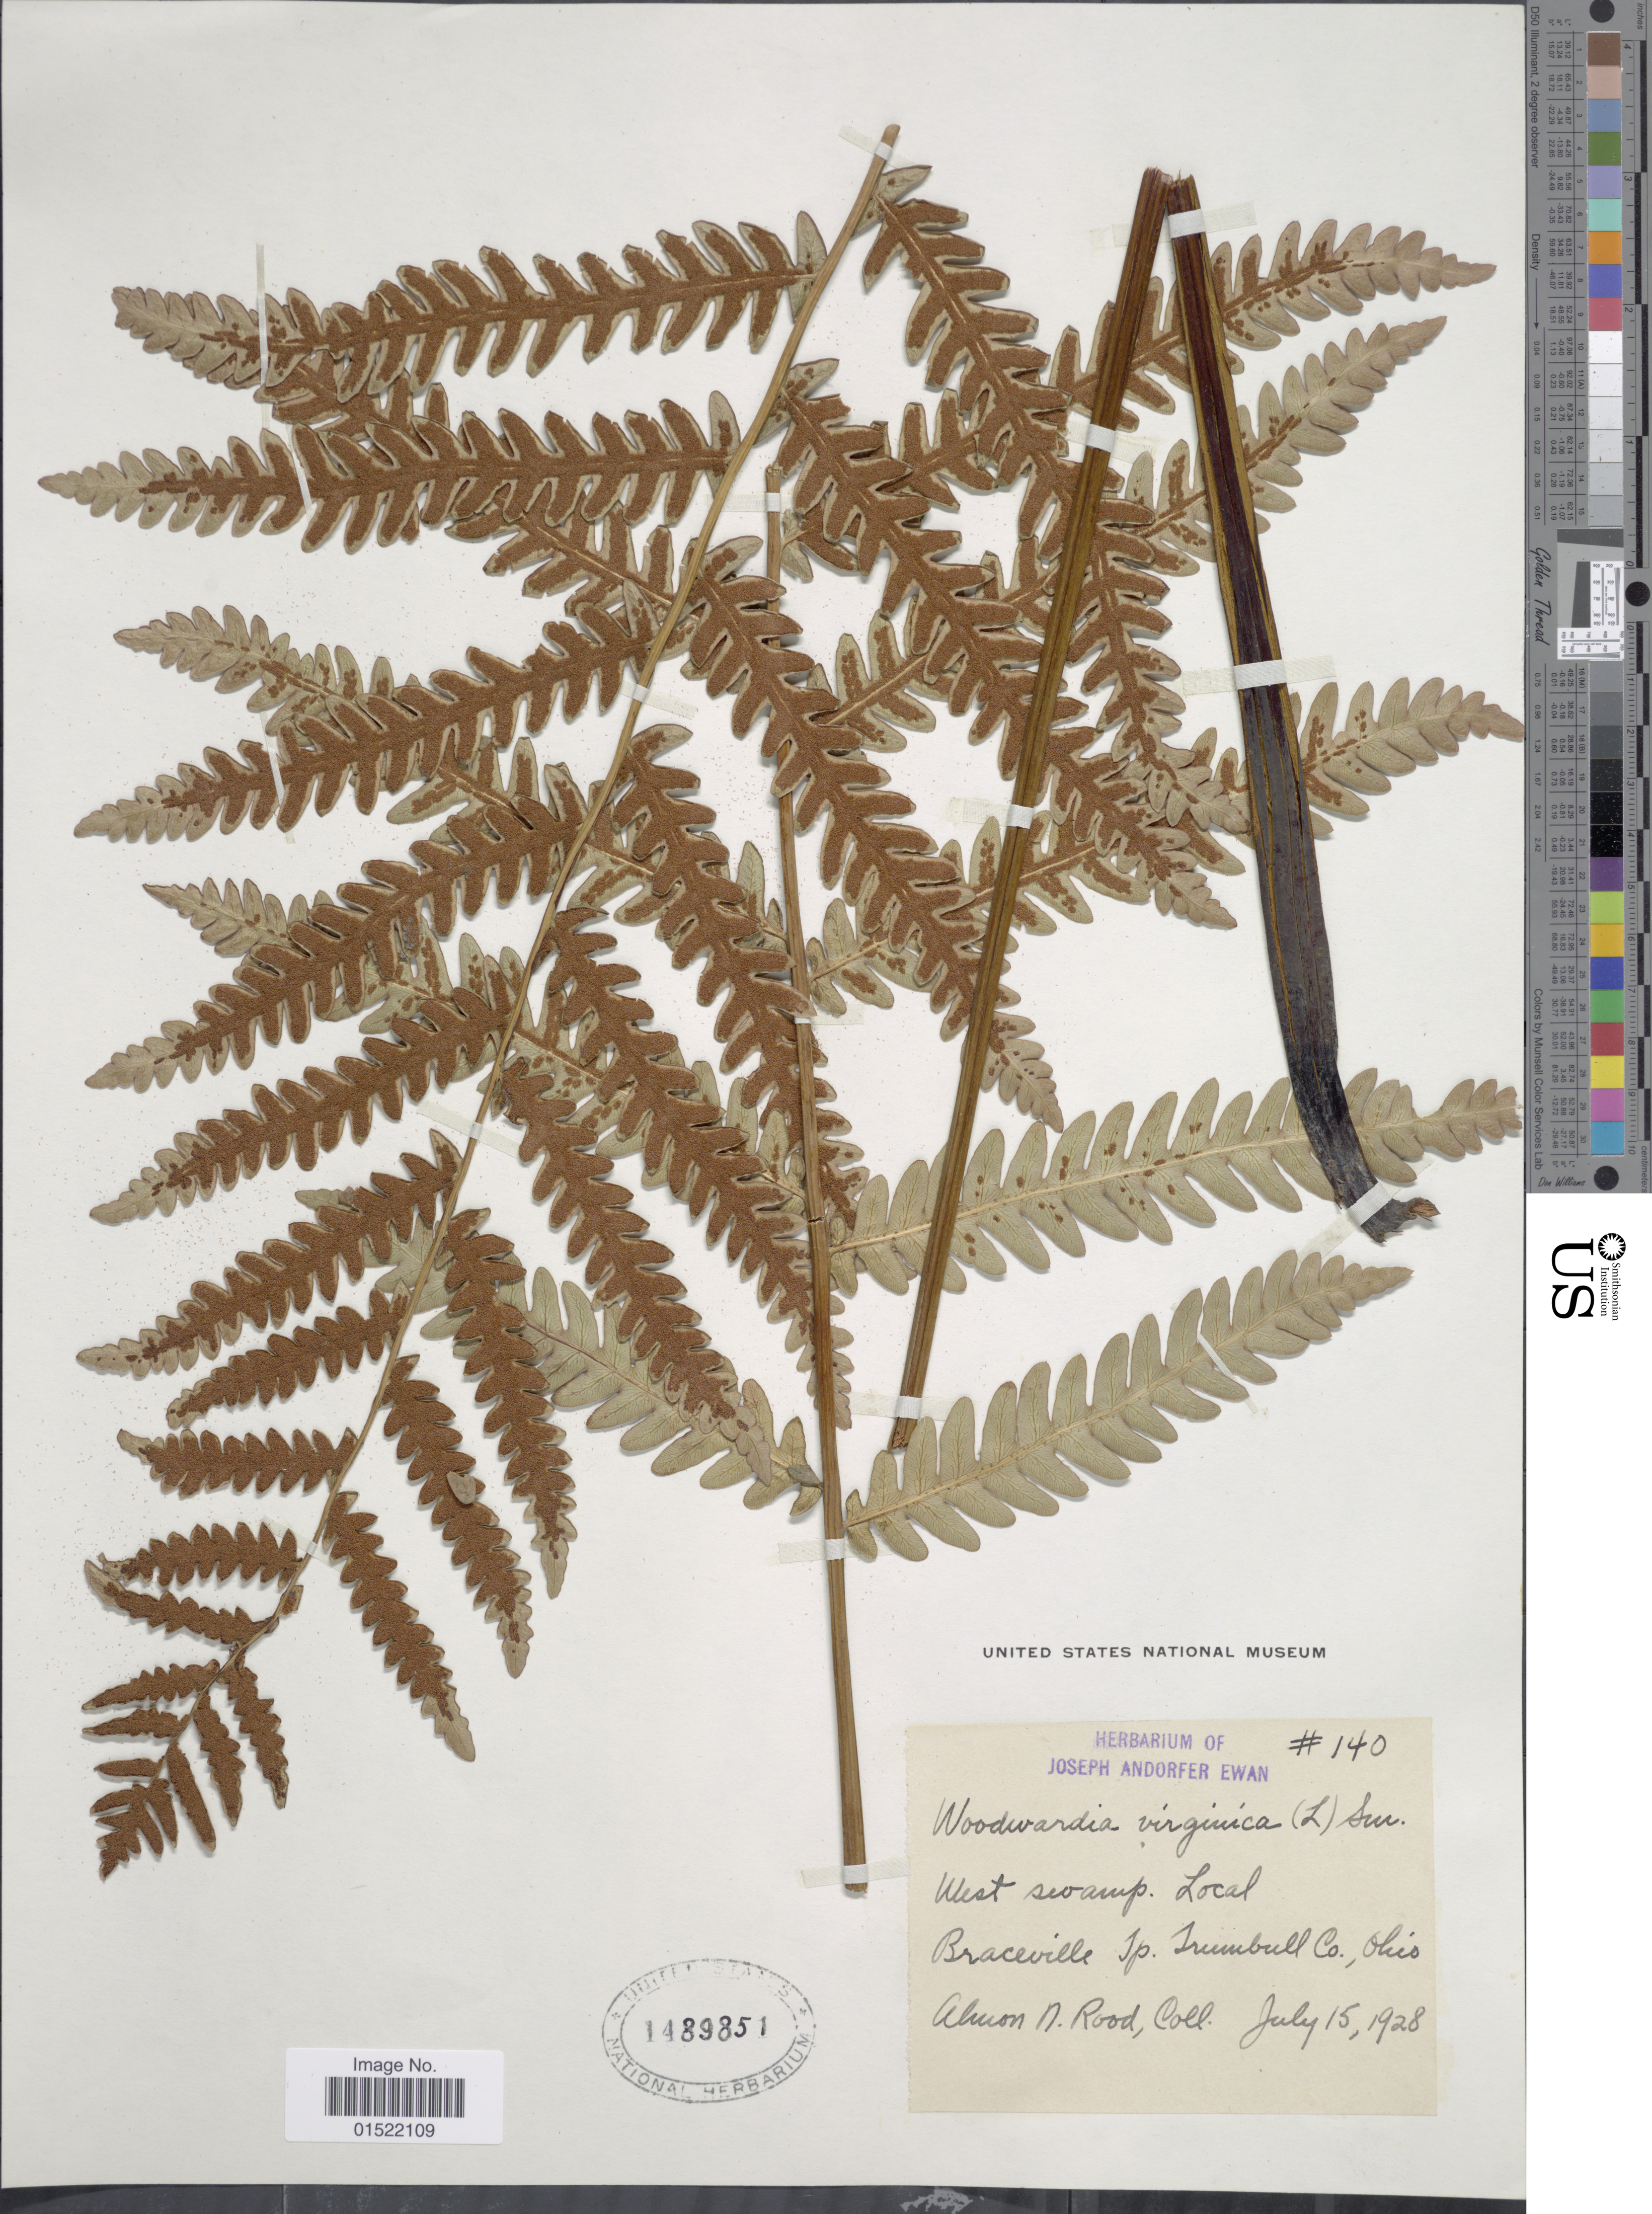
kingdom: Plantae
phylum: Tracheophyta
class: Polypodiopsida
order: Polypodiales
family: Blechnaceae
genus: Woodwardia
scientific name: Woodwardia virginica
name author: (L.) R.M. Sm.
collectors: A. Rood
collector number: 140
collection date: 1928-07-15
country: United States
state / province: Ohio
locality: West swamp, Local Braceville Tp., Trumbull Co., Ohio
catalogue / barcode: US 1489851